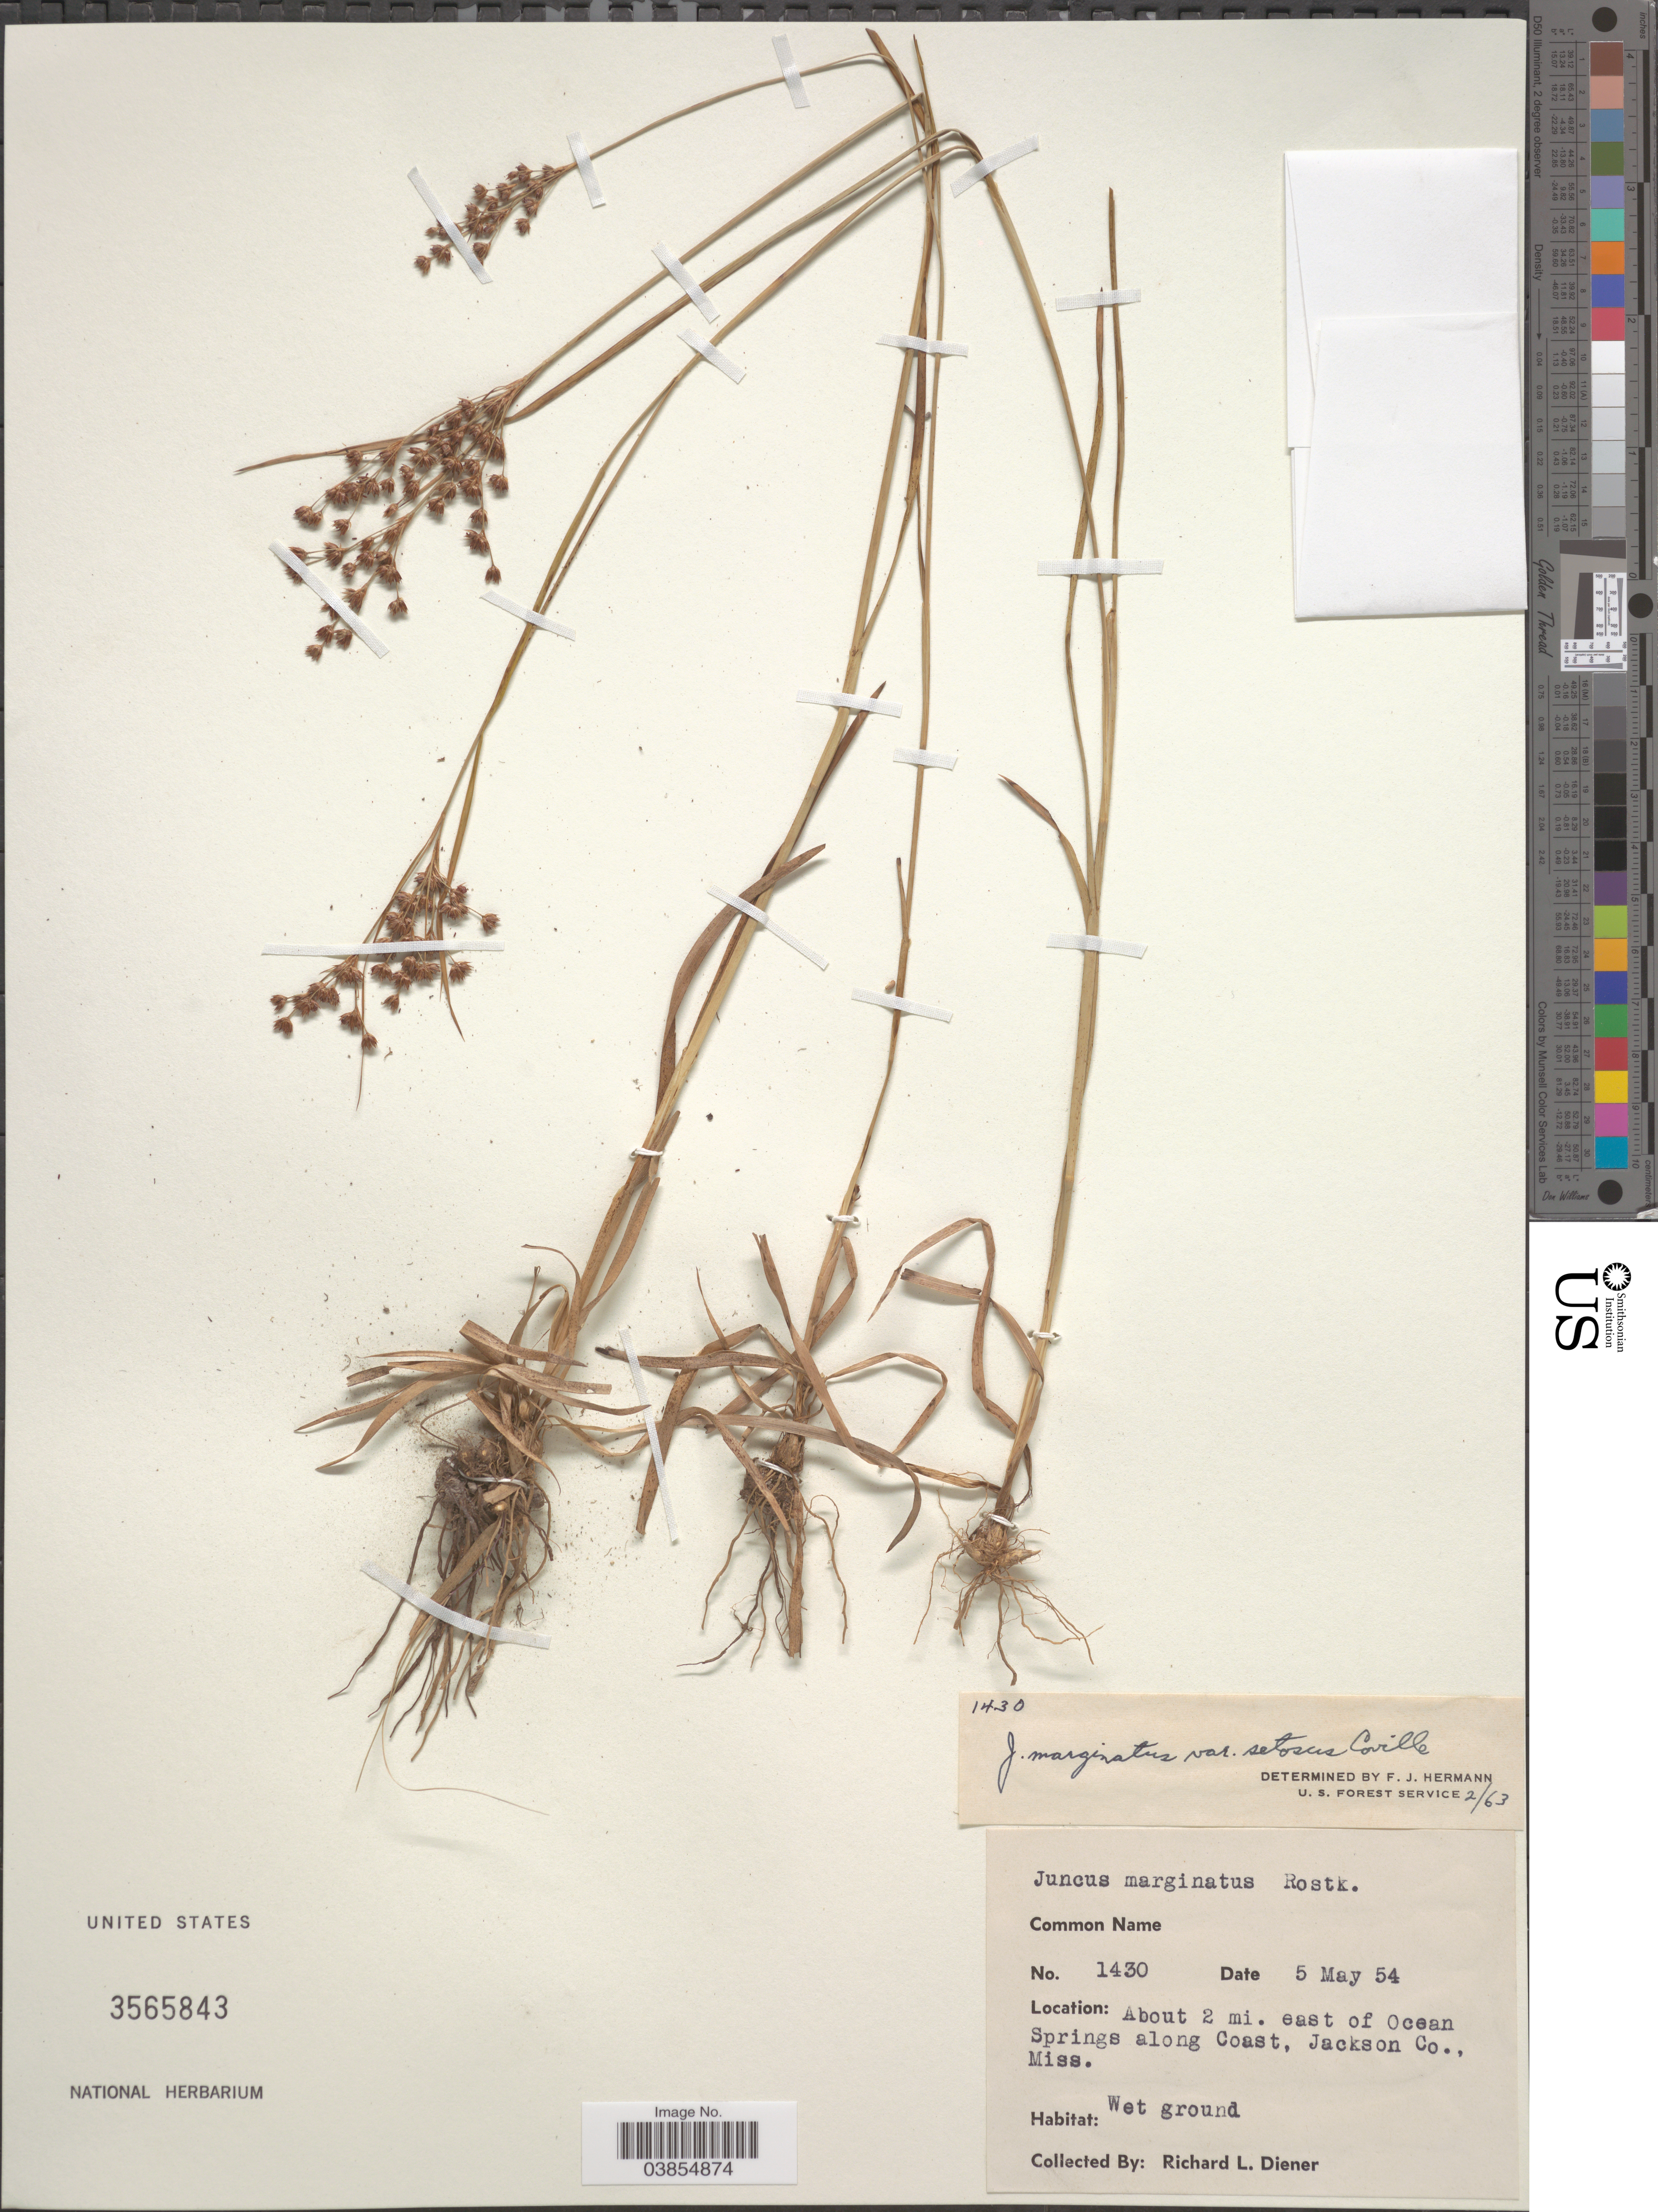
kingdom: Plantae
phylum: Tracheophyta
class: Liliopsida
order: Poales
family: Juncaceae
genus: Juncus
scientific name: Juncus marginatus var. setosus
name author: Coville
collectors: R. Diener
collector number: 1430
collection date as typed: Transcribed d/m/y: 5/5/54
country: United States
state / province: Mississippi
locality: About 2 mi. east of Ocean Springs along Coast, Jackson Co.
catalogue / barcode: US 3565843